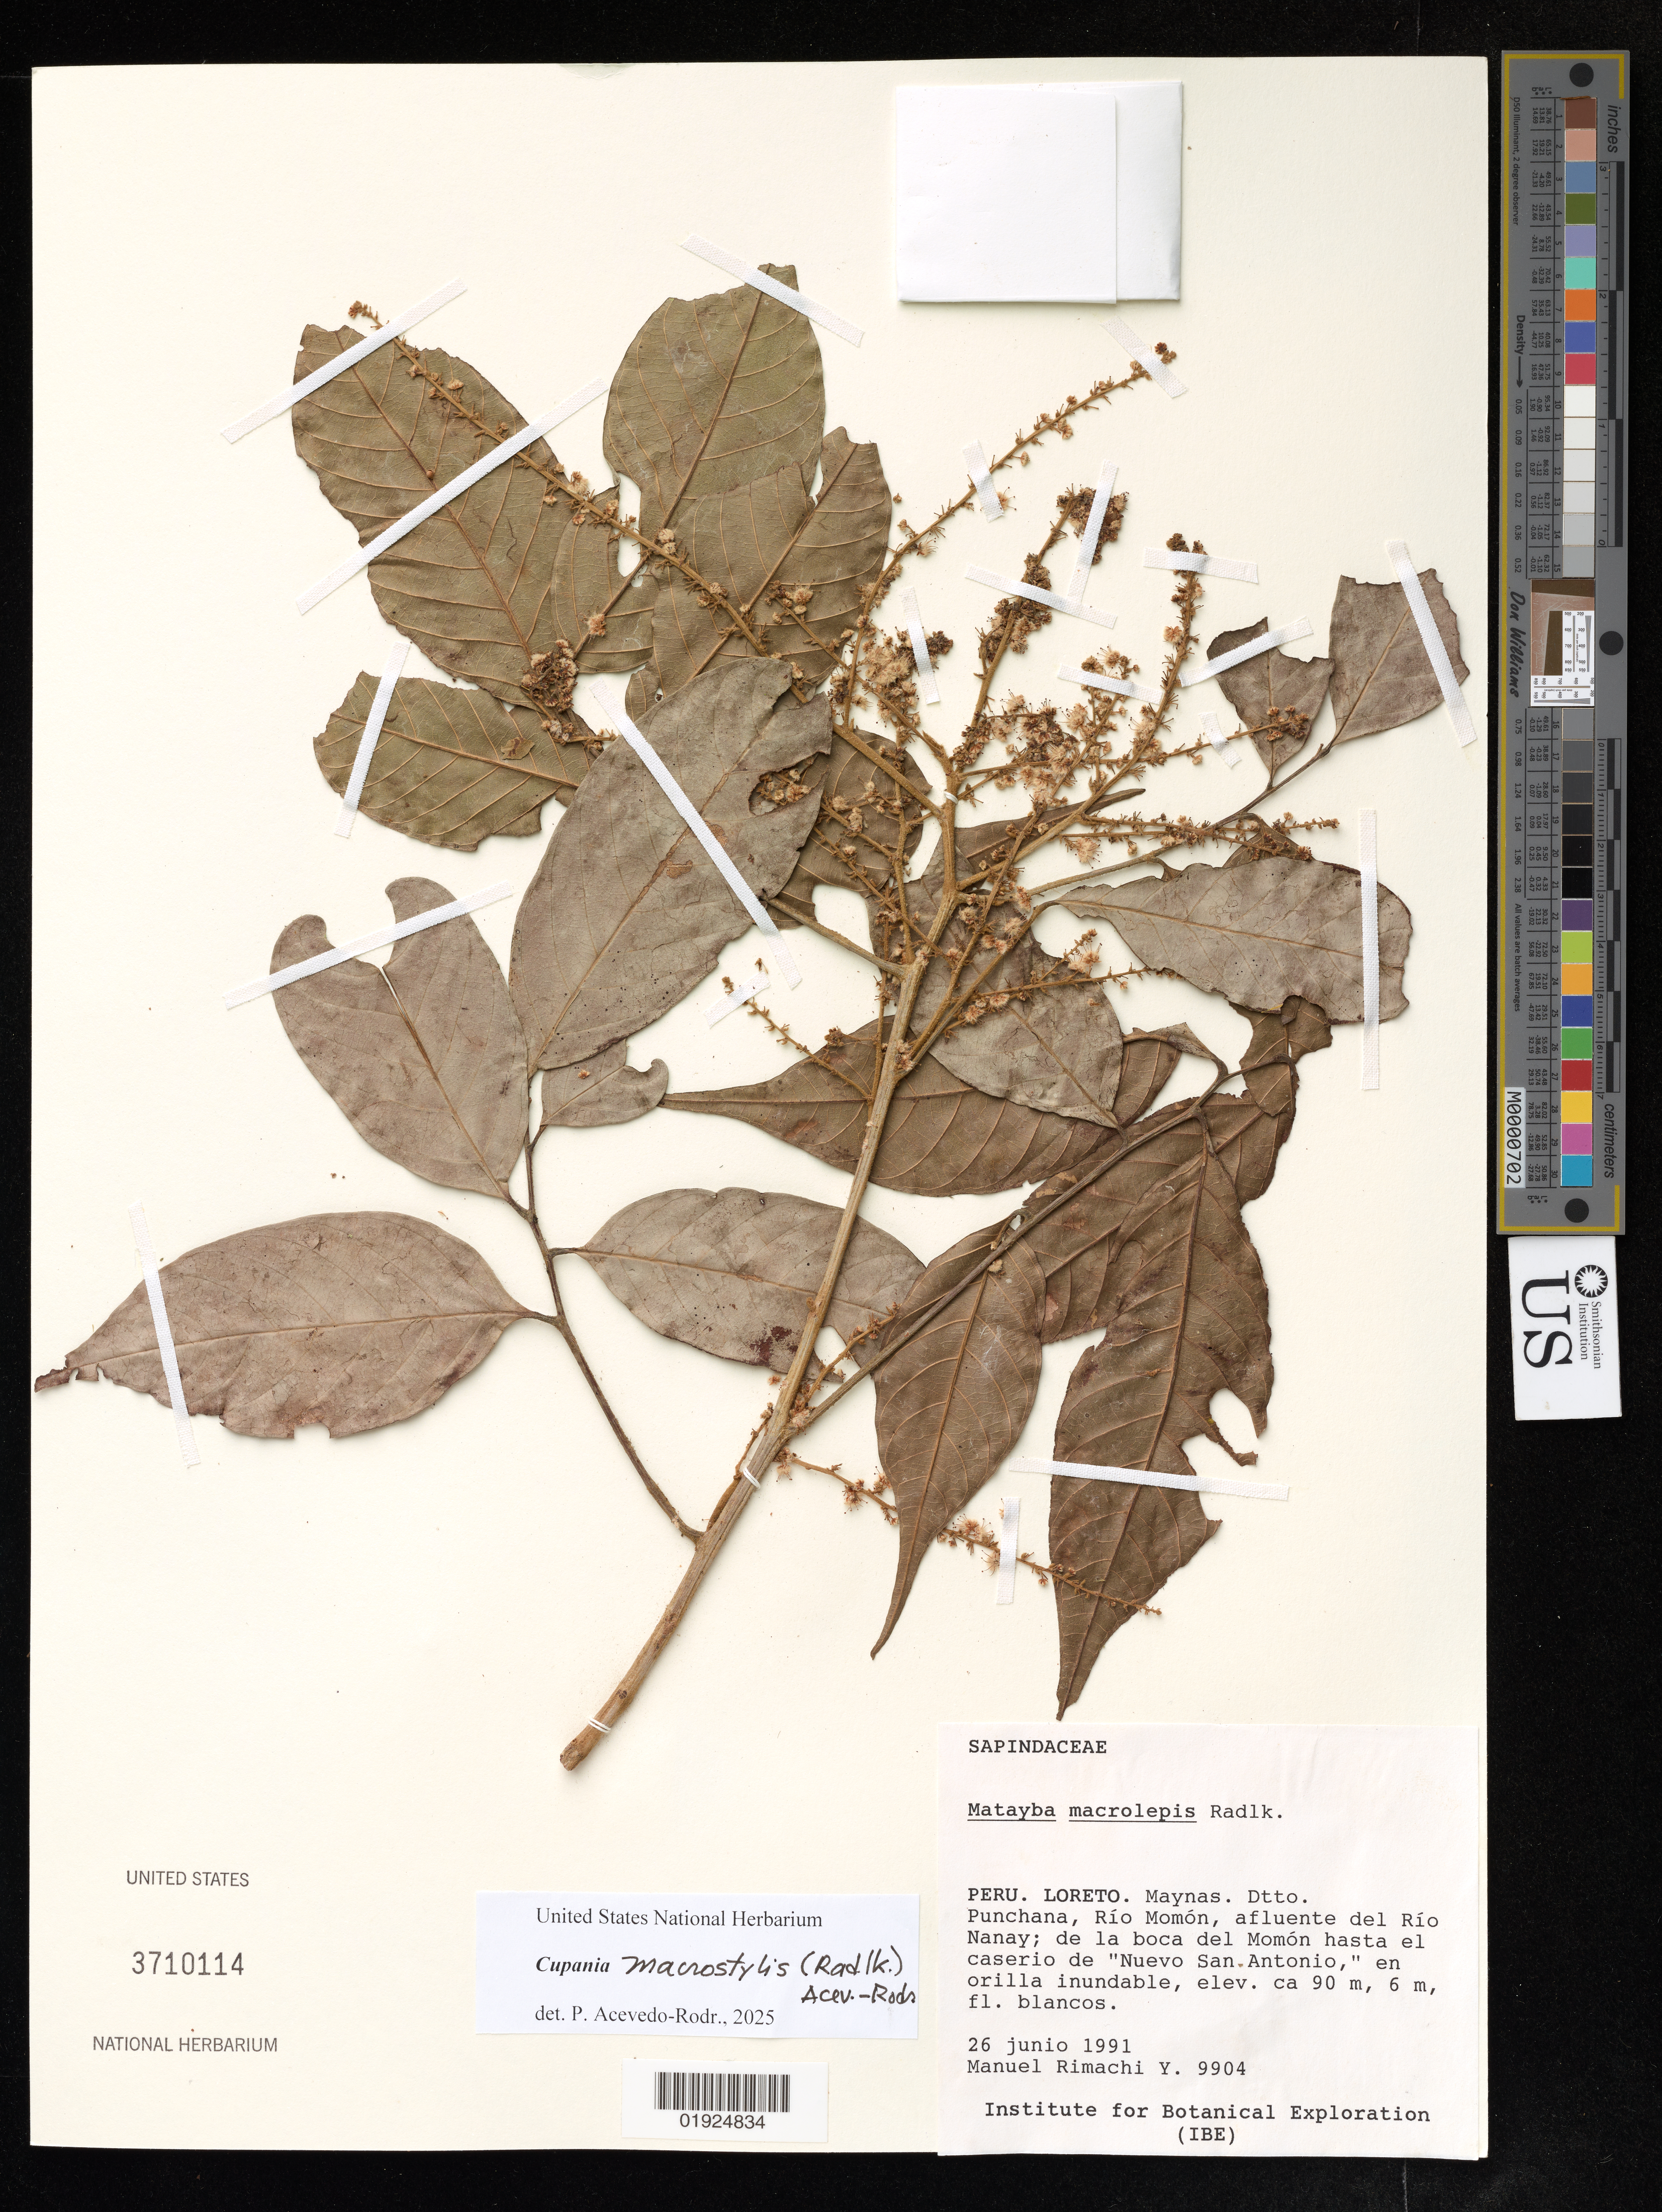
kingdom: Plantae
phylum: Tracheophyta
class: Magnoliopsida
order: Sapindales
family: Sapindaceae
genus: Cupania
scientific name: Cupania macrostylis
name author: (Radlk.) Acev.-Rodr.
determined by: Acevedo-Rodriguez, P., (US), Smithsonian Institution - National Museum of Natural History (UNITED STATES)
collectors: M. Rimachi Y.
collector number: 9904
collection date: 1991-06-26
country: Peru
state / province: Loreto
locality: Maynas. Dtto. Punchana, Río Momón, afluente del Río Nanay; de la boca del Momón hasta el caserio de "Nuevo San Antonio"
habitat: En orilla inundable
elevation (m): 90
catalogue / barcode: US 3710114